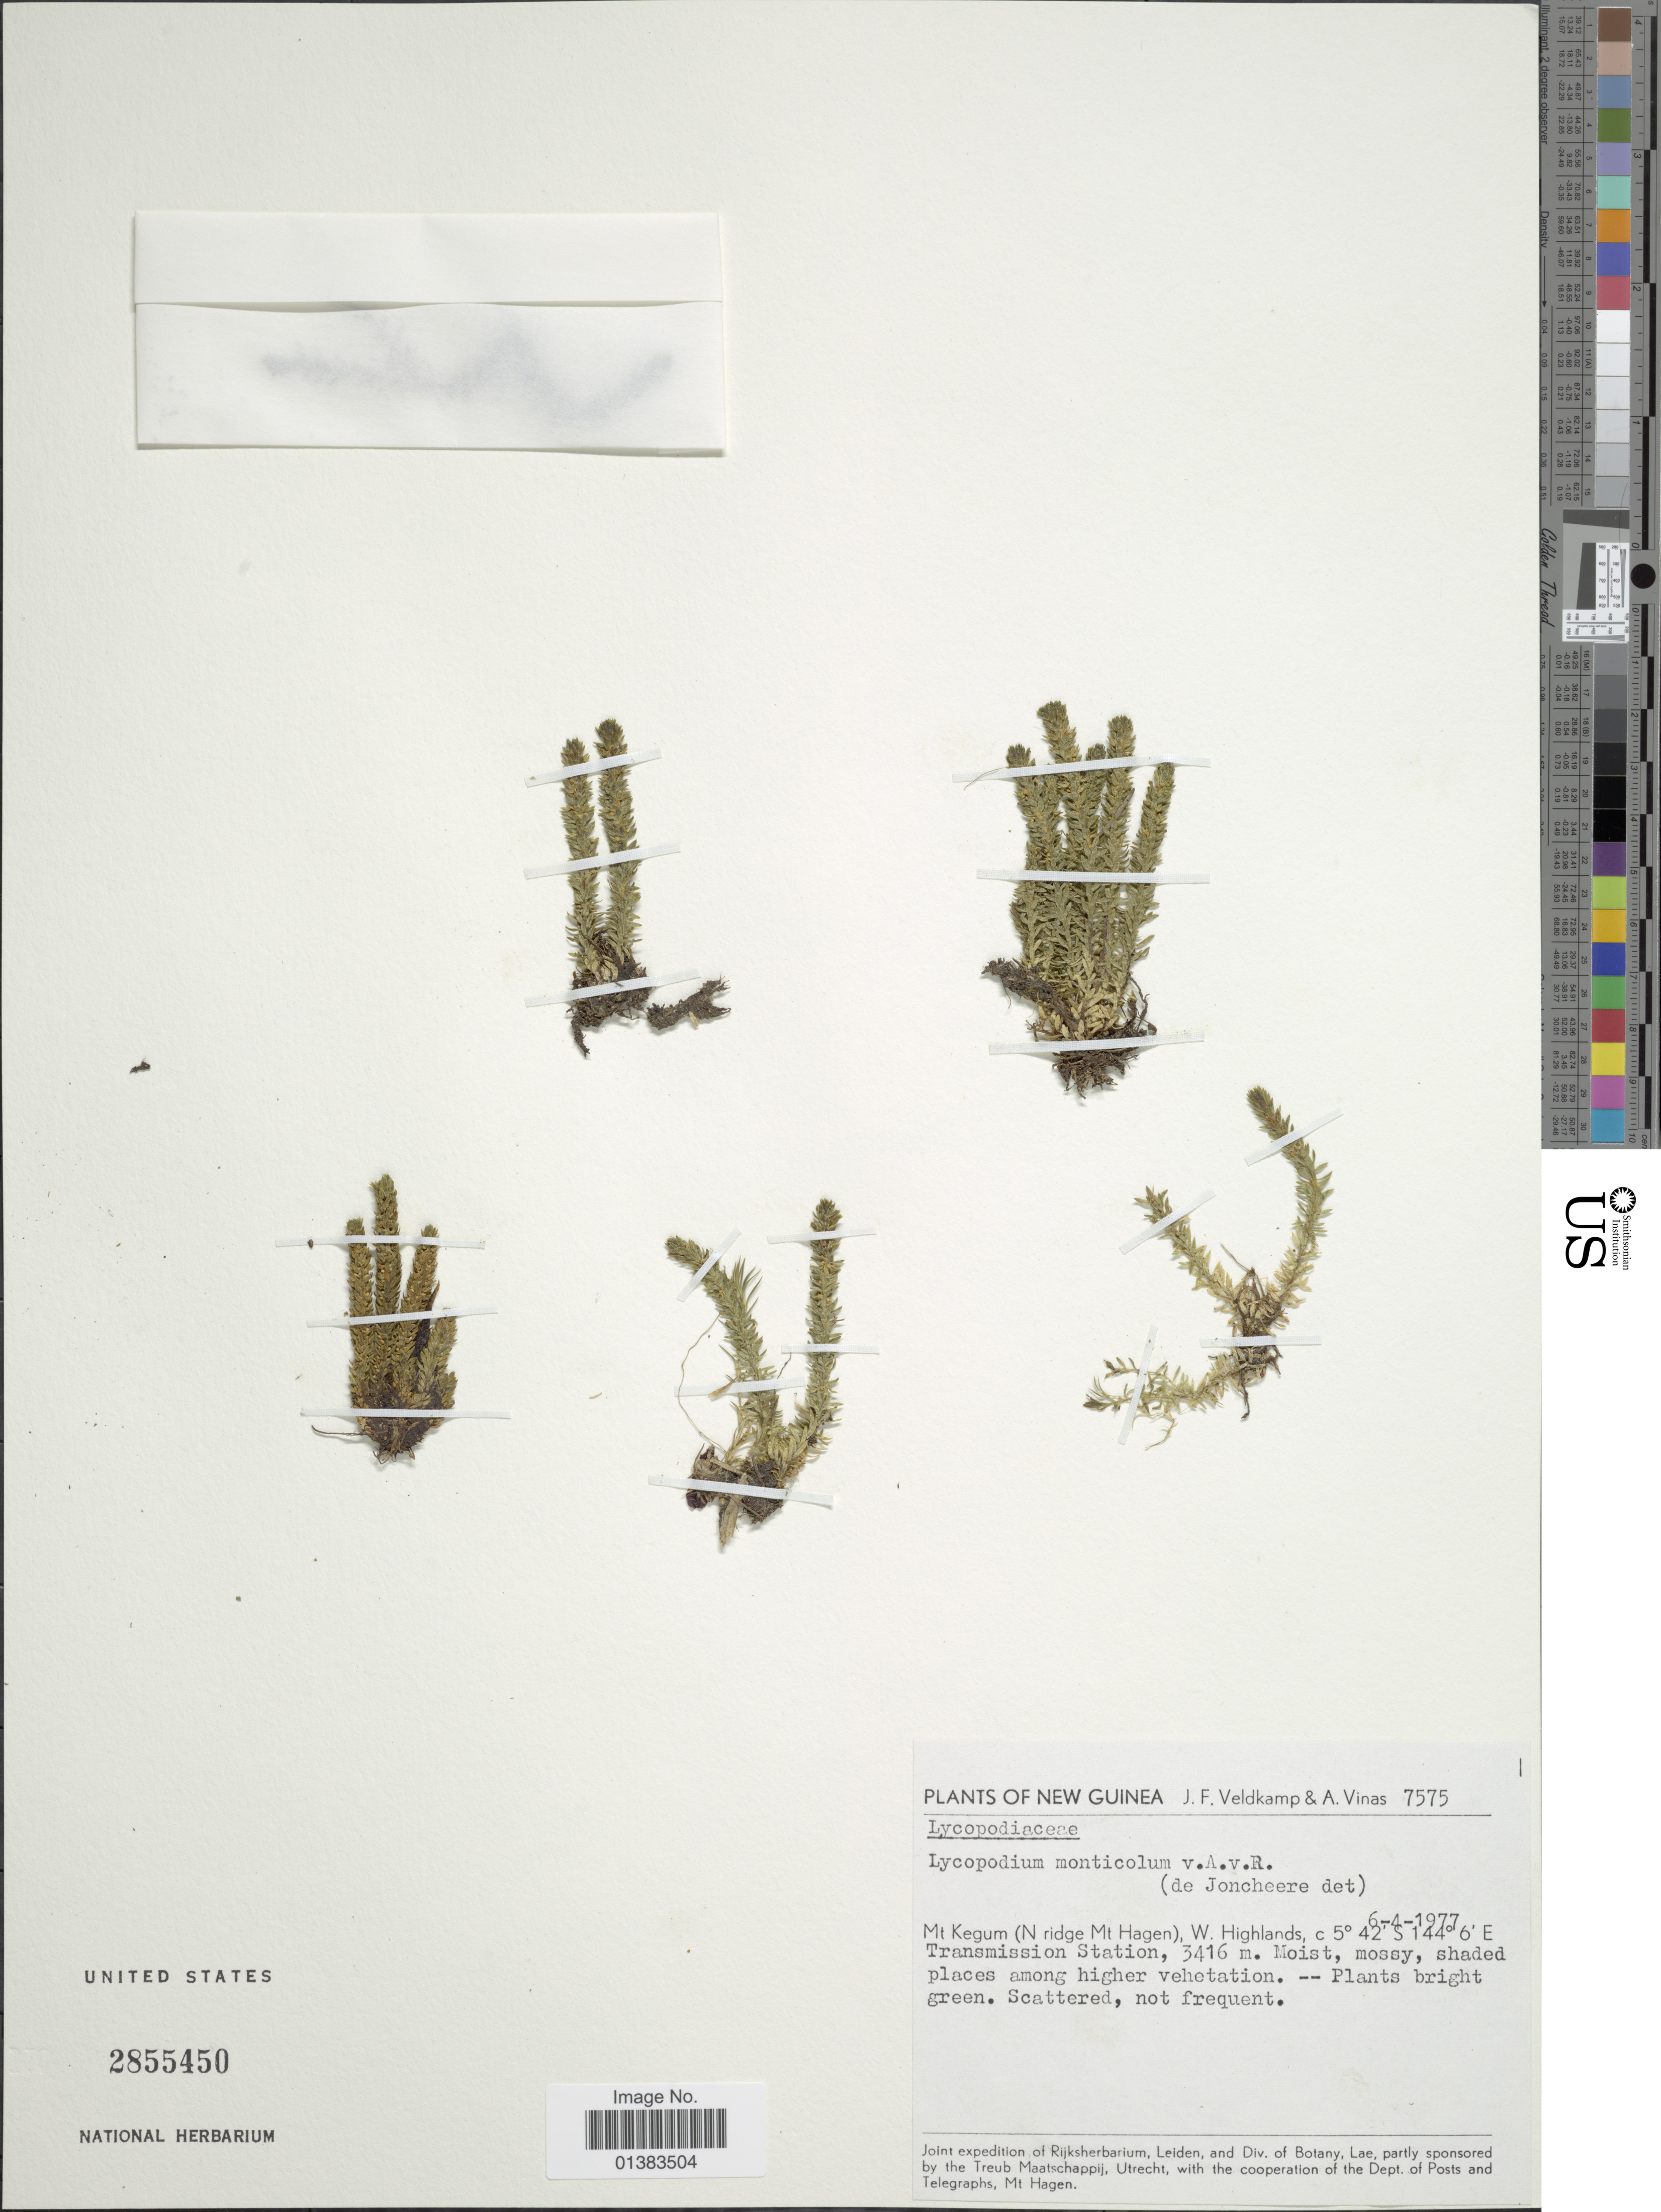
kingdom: Plantae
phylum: Tracheophyta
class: Lycopodiopsida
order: Lycopodiales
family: Lycopodiaceae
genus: Huperzia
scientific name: Huperzia monticola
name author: (Alderw.) Holub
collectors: J. F. Veldkamp & A. Vinas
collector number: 7575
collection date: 1977-04-06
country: Papua New Guinea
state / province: Western Highlands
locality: New Guinea, Mt Kegum (N ridge Mt Hagen), Transmission Station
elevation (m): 3416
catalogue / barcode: US 2855450